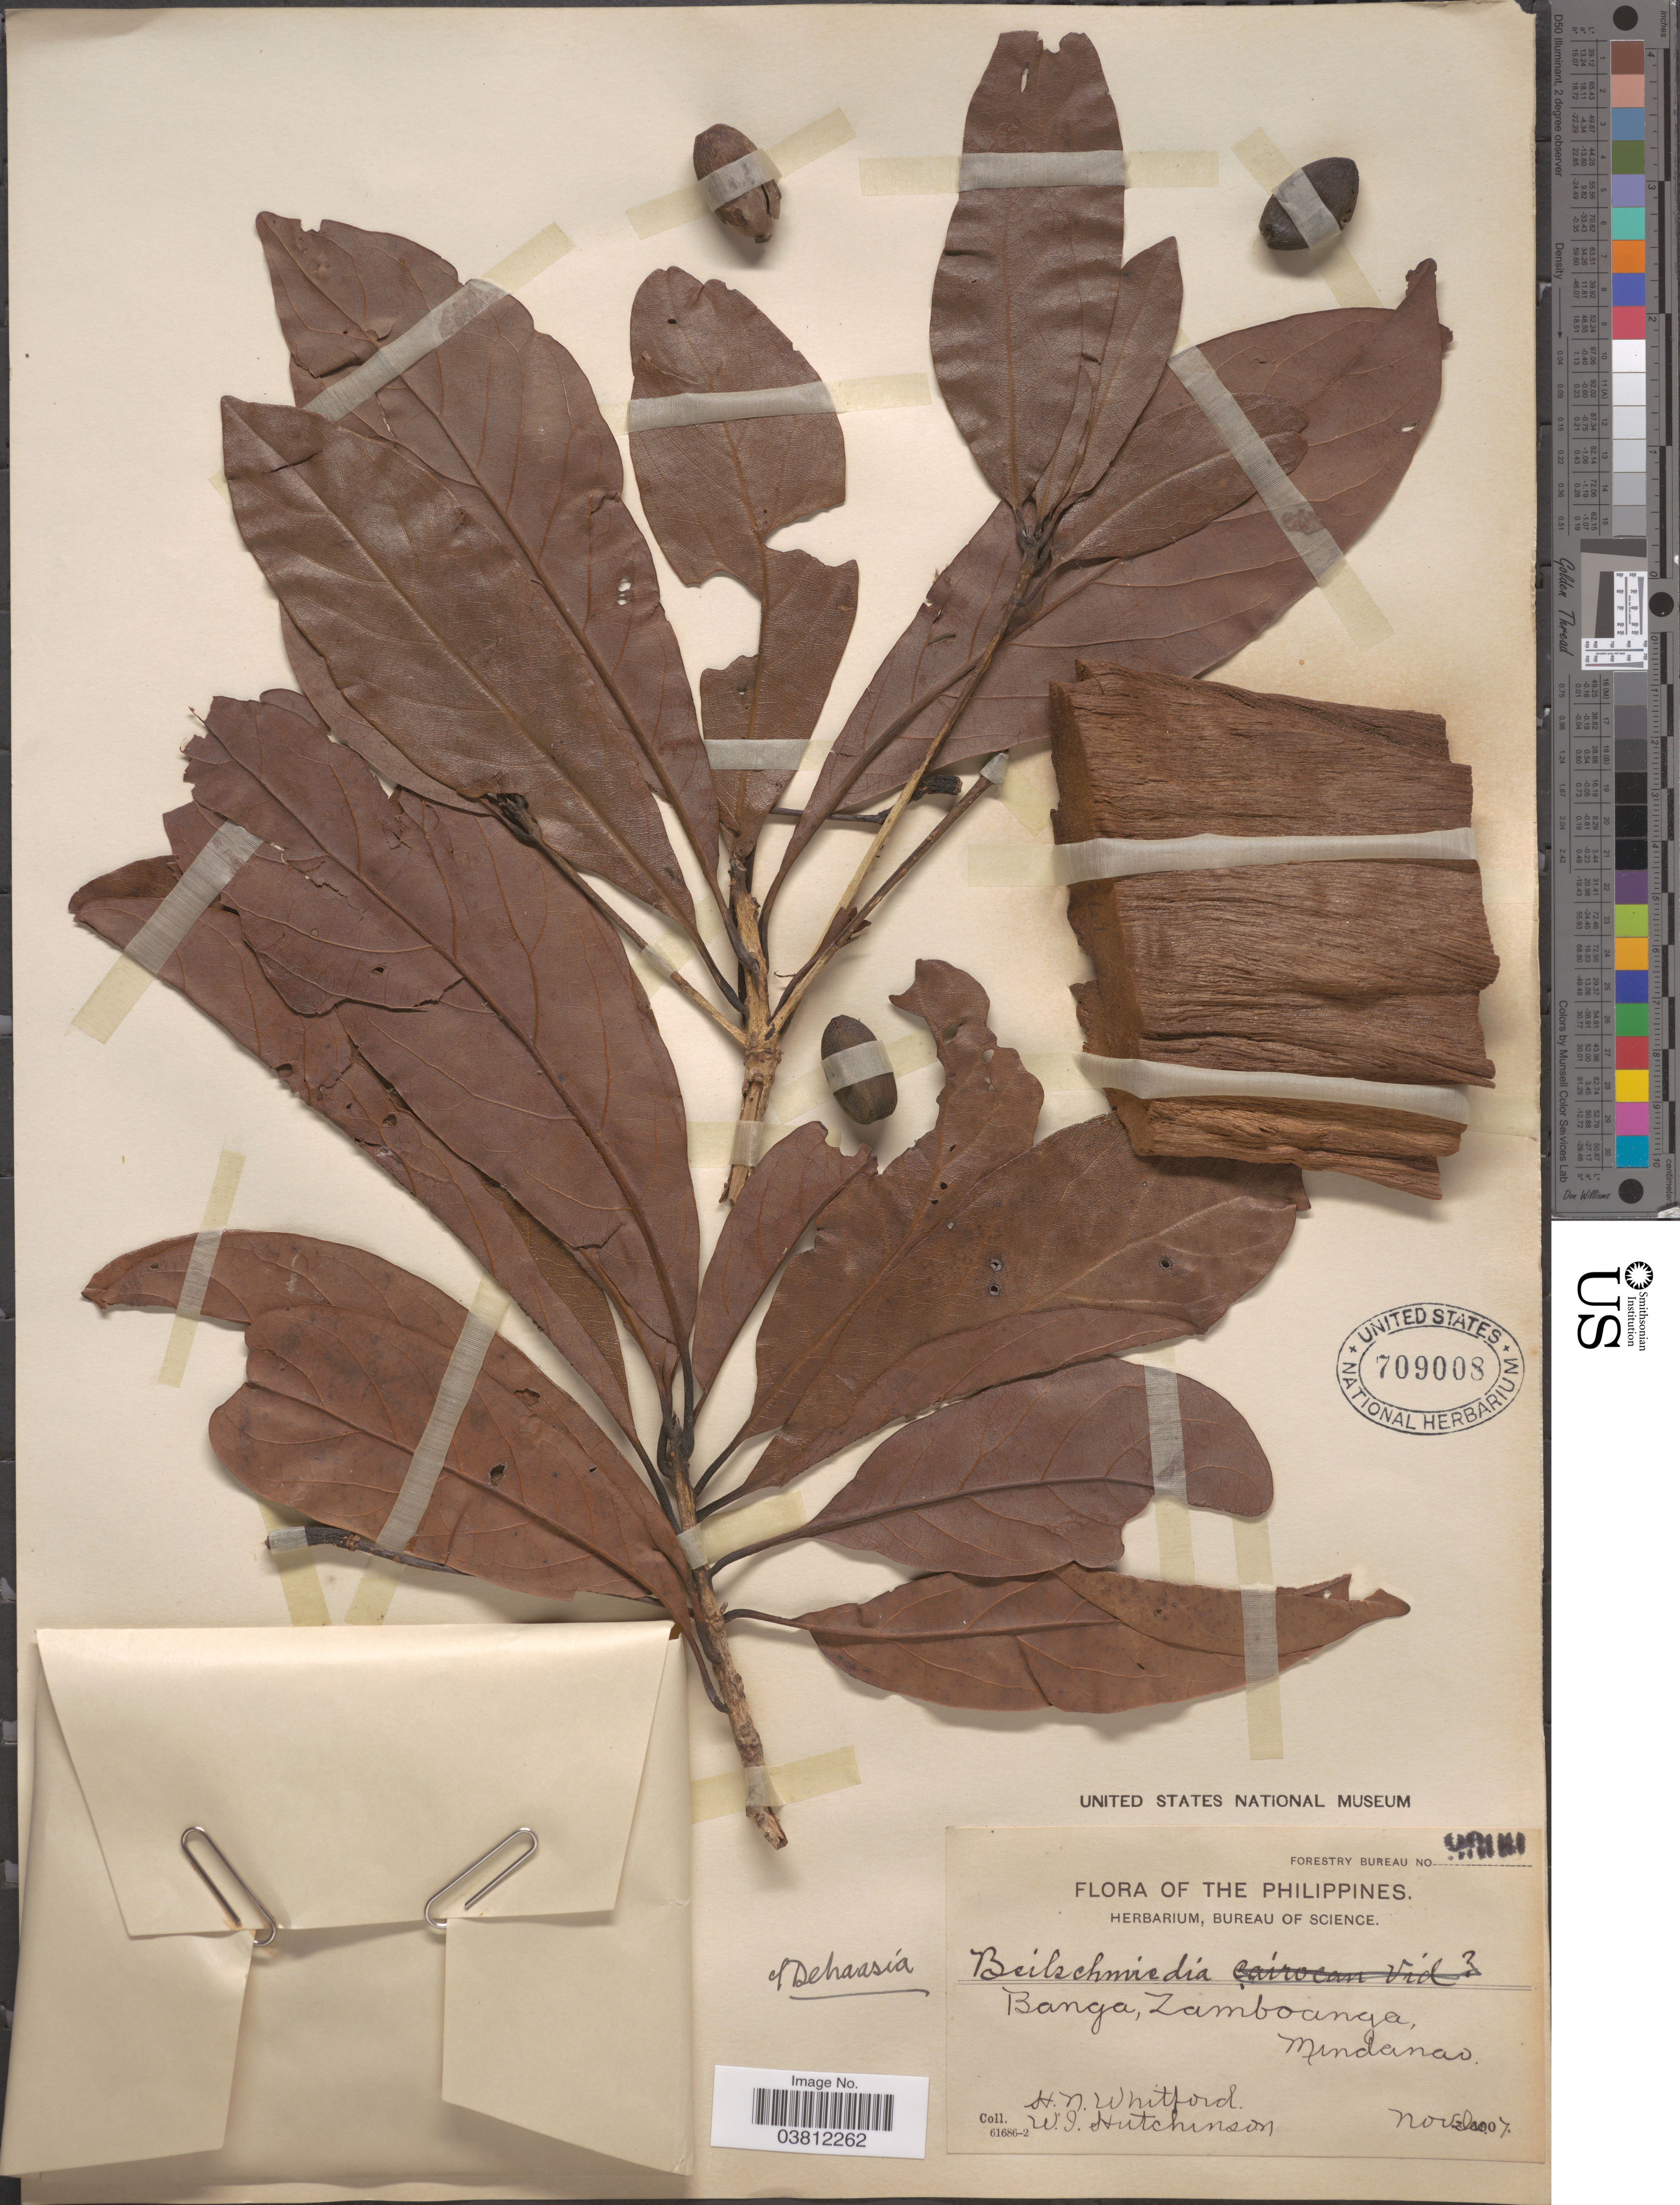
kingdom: Plantae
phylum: Tracheophyta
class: Magnoliopsida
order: Laurales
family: Lauraceae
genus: Dehaasia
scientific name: Dehaasia sp.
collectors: H. N. Whitford & W. I. Hutchinson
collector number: Forestry Bureau 9800*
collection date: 1907-11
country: Philippines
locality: Banga, Zamboanga, Mindanao.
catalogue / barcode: US 709008